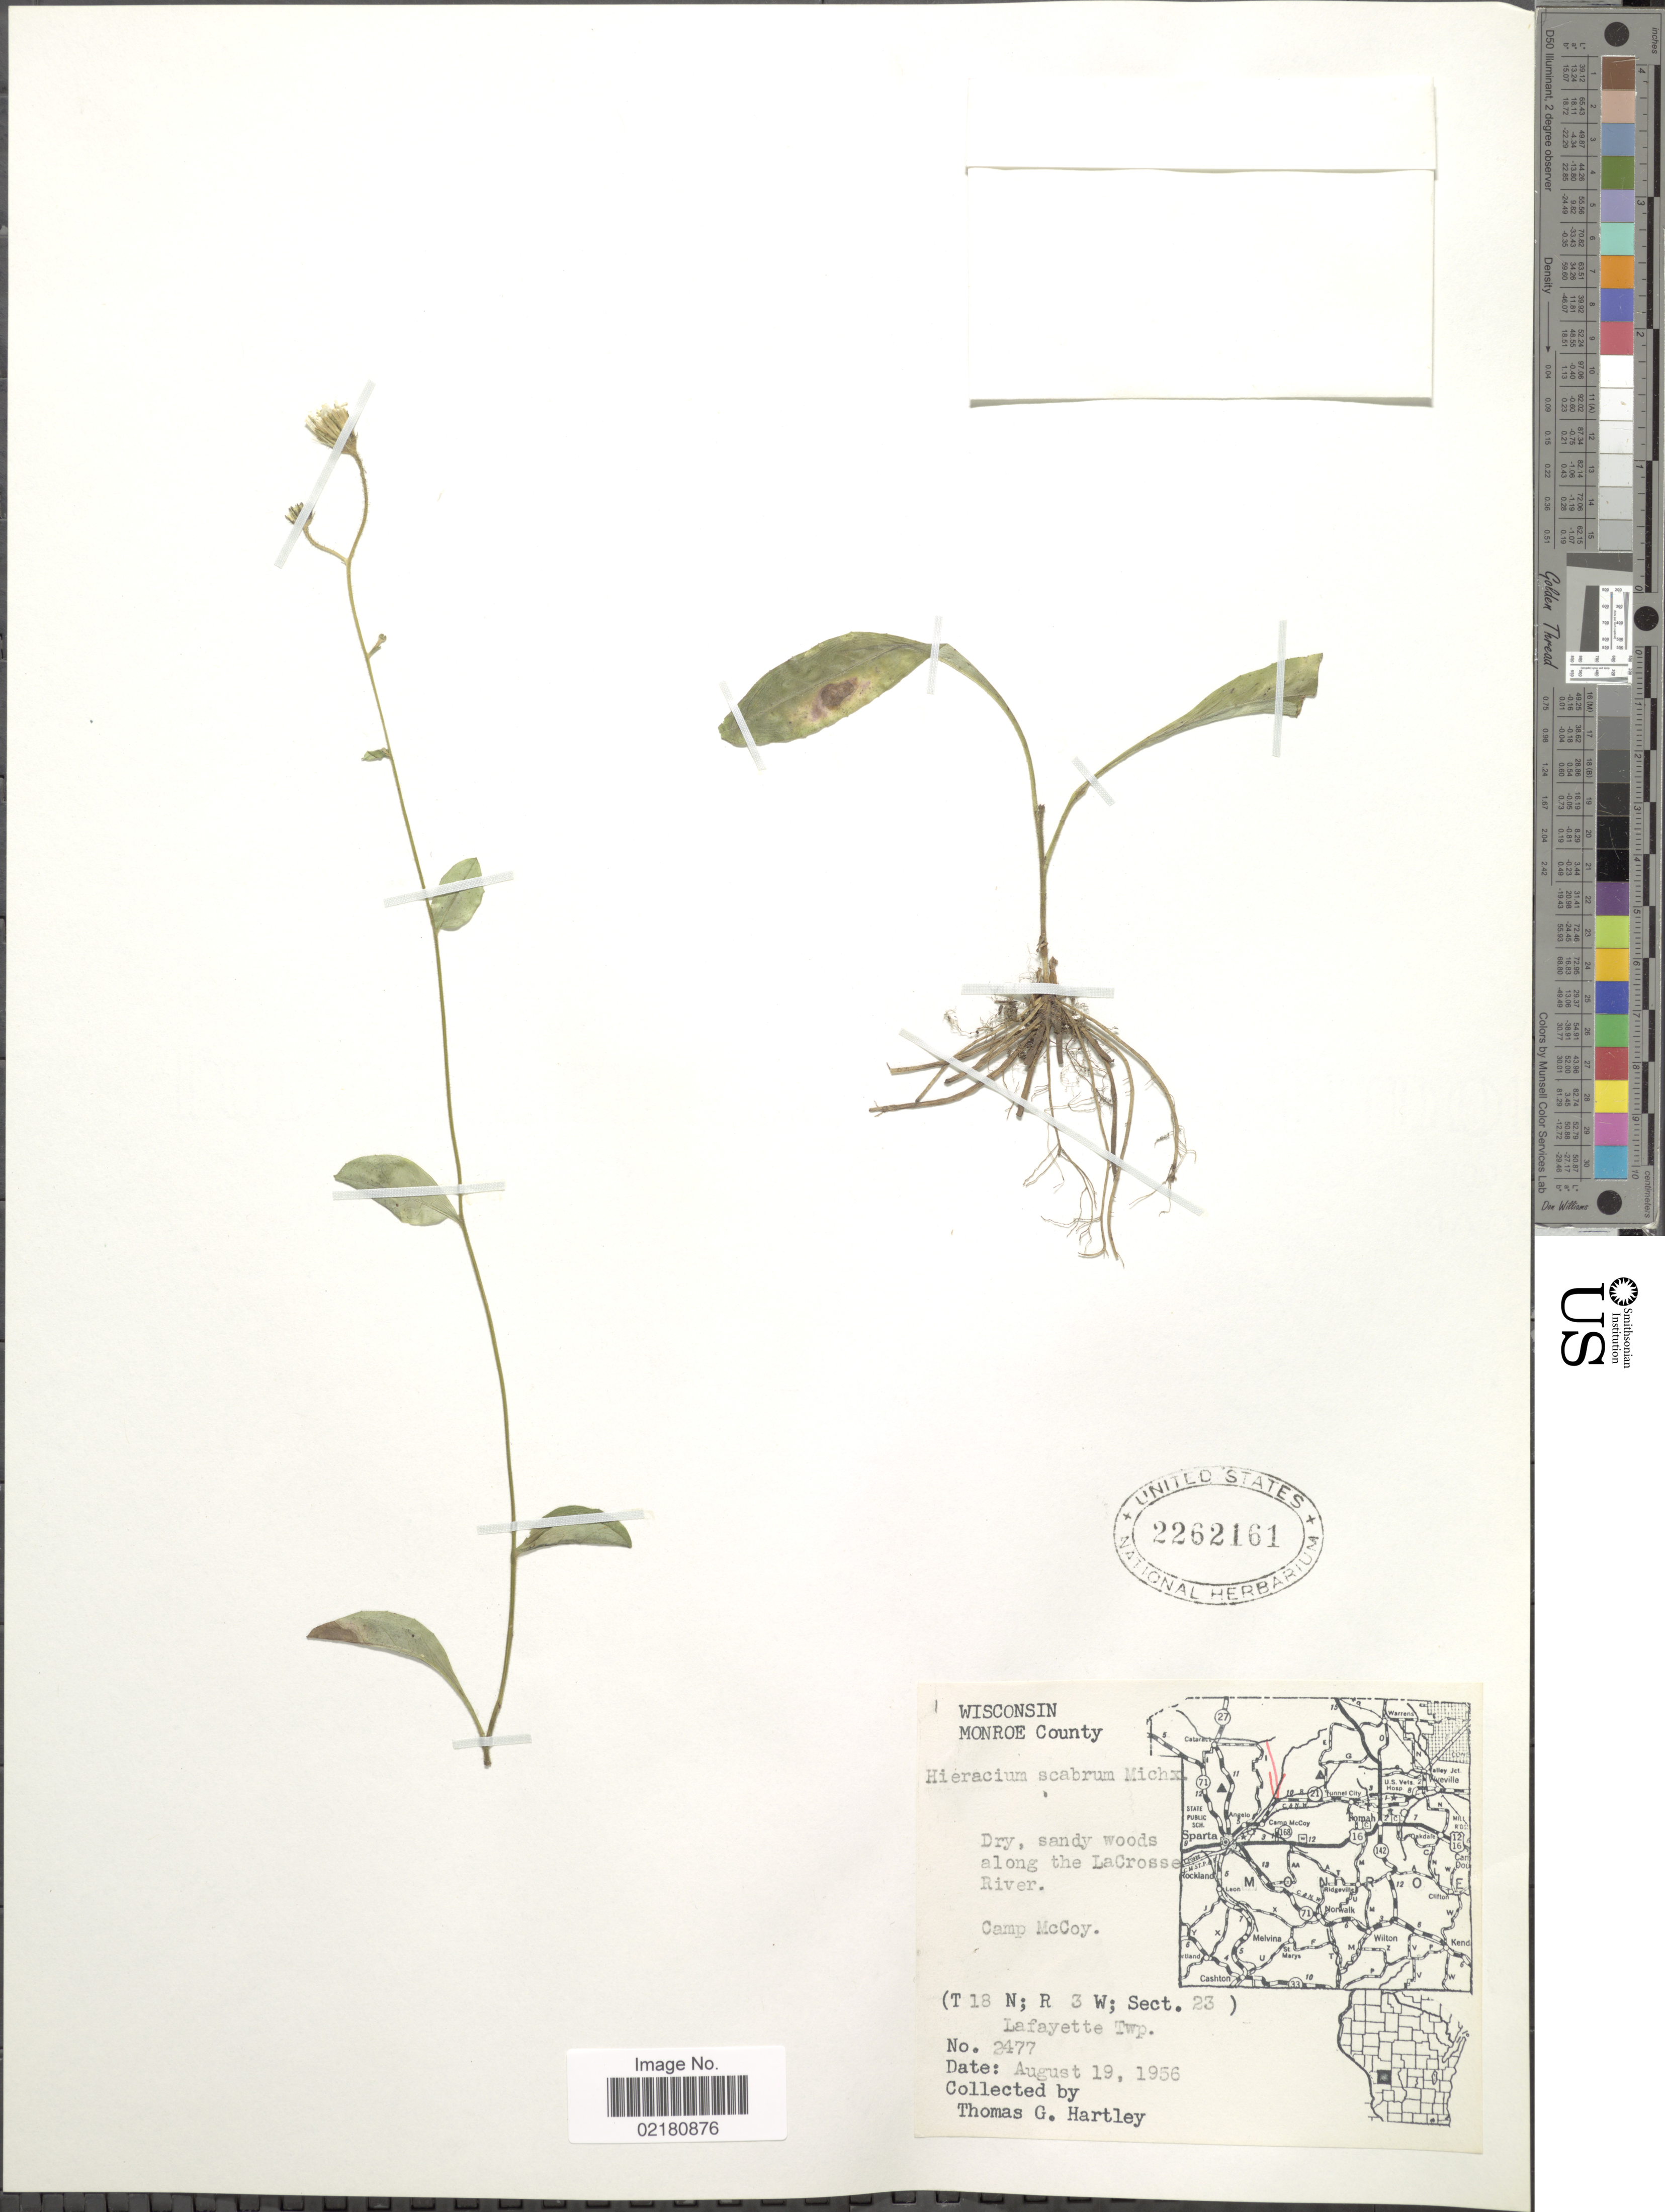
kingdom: Plantae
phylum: Tracheophyta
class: Magnoliopsida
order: Asterales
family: Asteraceae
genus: Pilosella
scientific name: Pilosella verruculata subsp. verruculata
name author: (Link) Soják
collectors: T. G. Hartley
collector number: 2477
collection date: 1956-08-19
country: United States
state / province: Wisconsin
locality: Monroe County. Dry, sandy woods along the LaCrosse River. Camp McCoy. (T 18 N; R 3 W; Sect. 23). Lafayette Twp.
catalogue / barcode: US 2262161